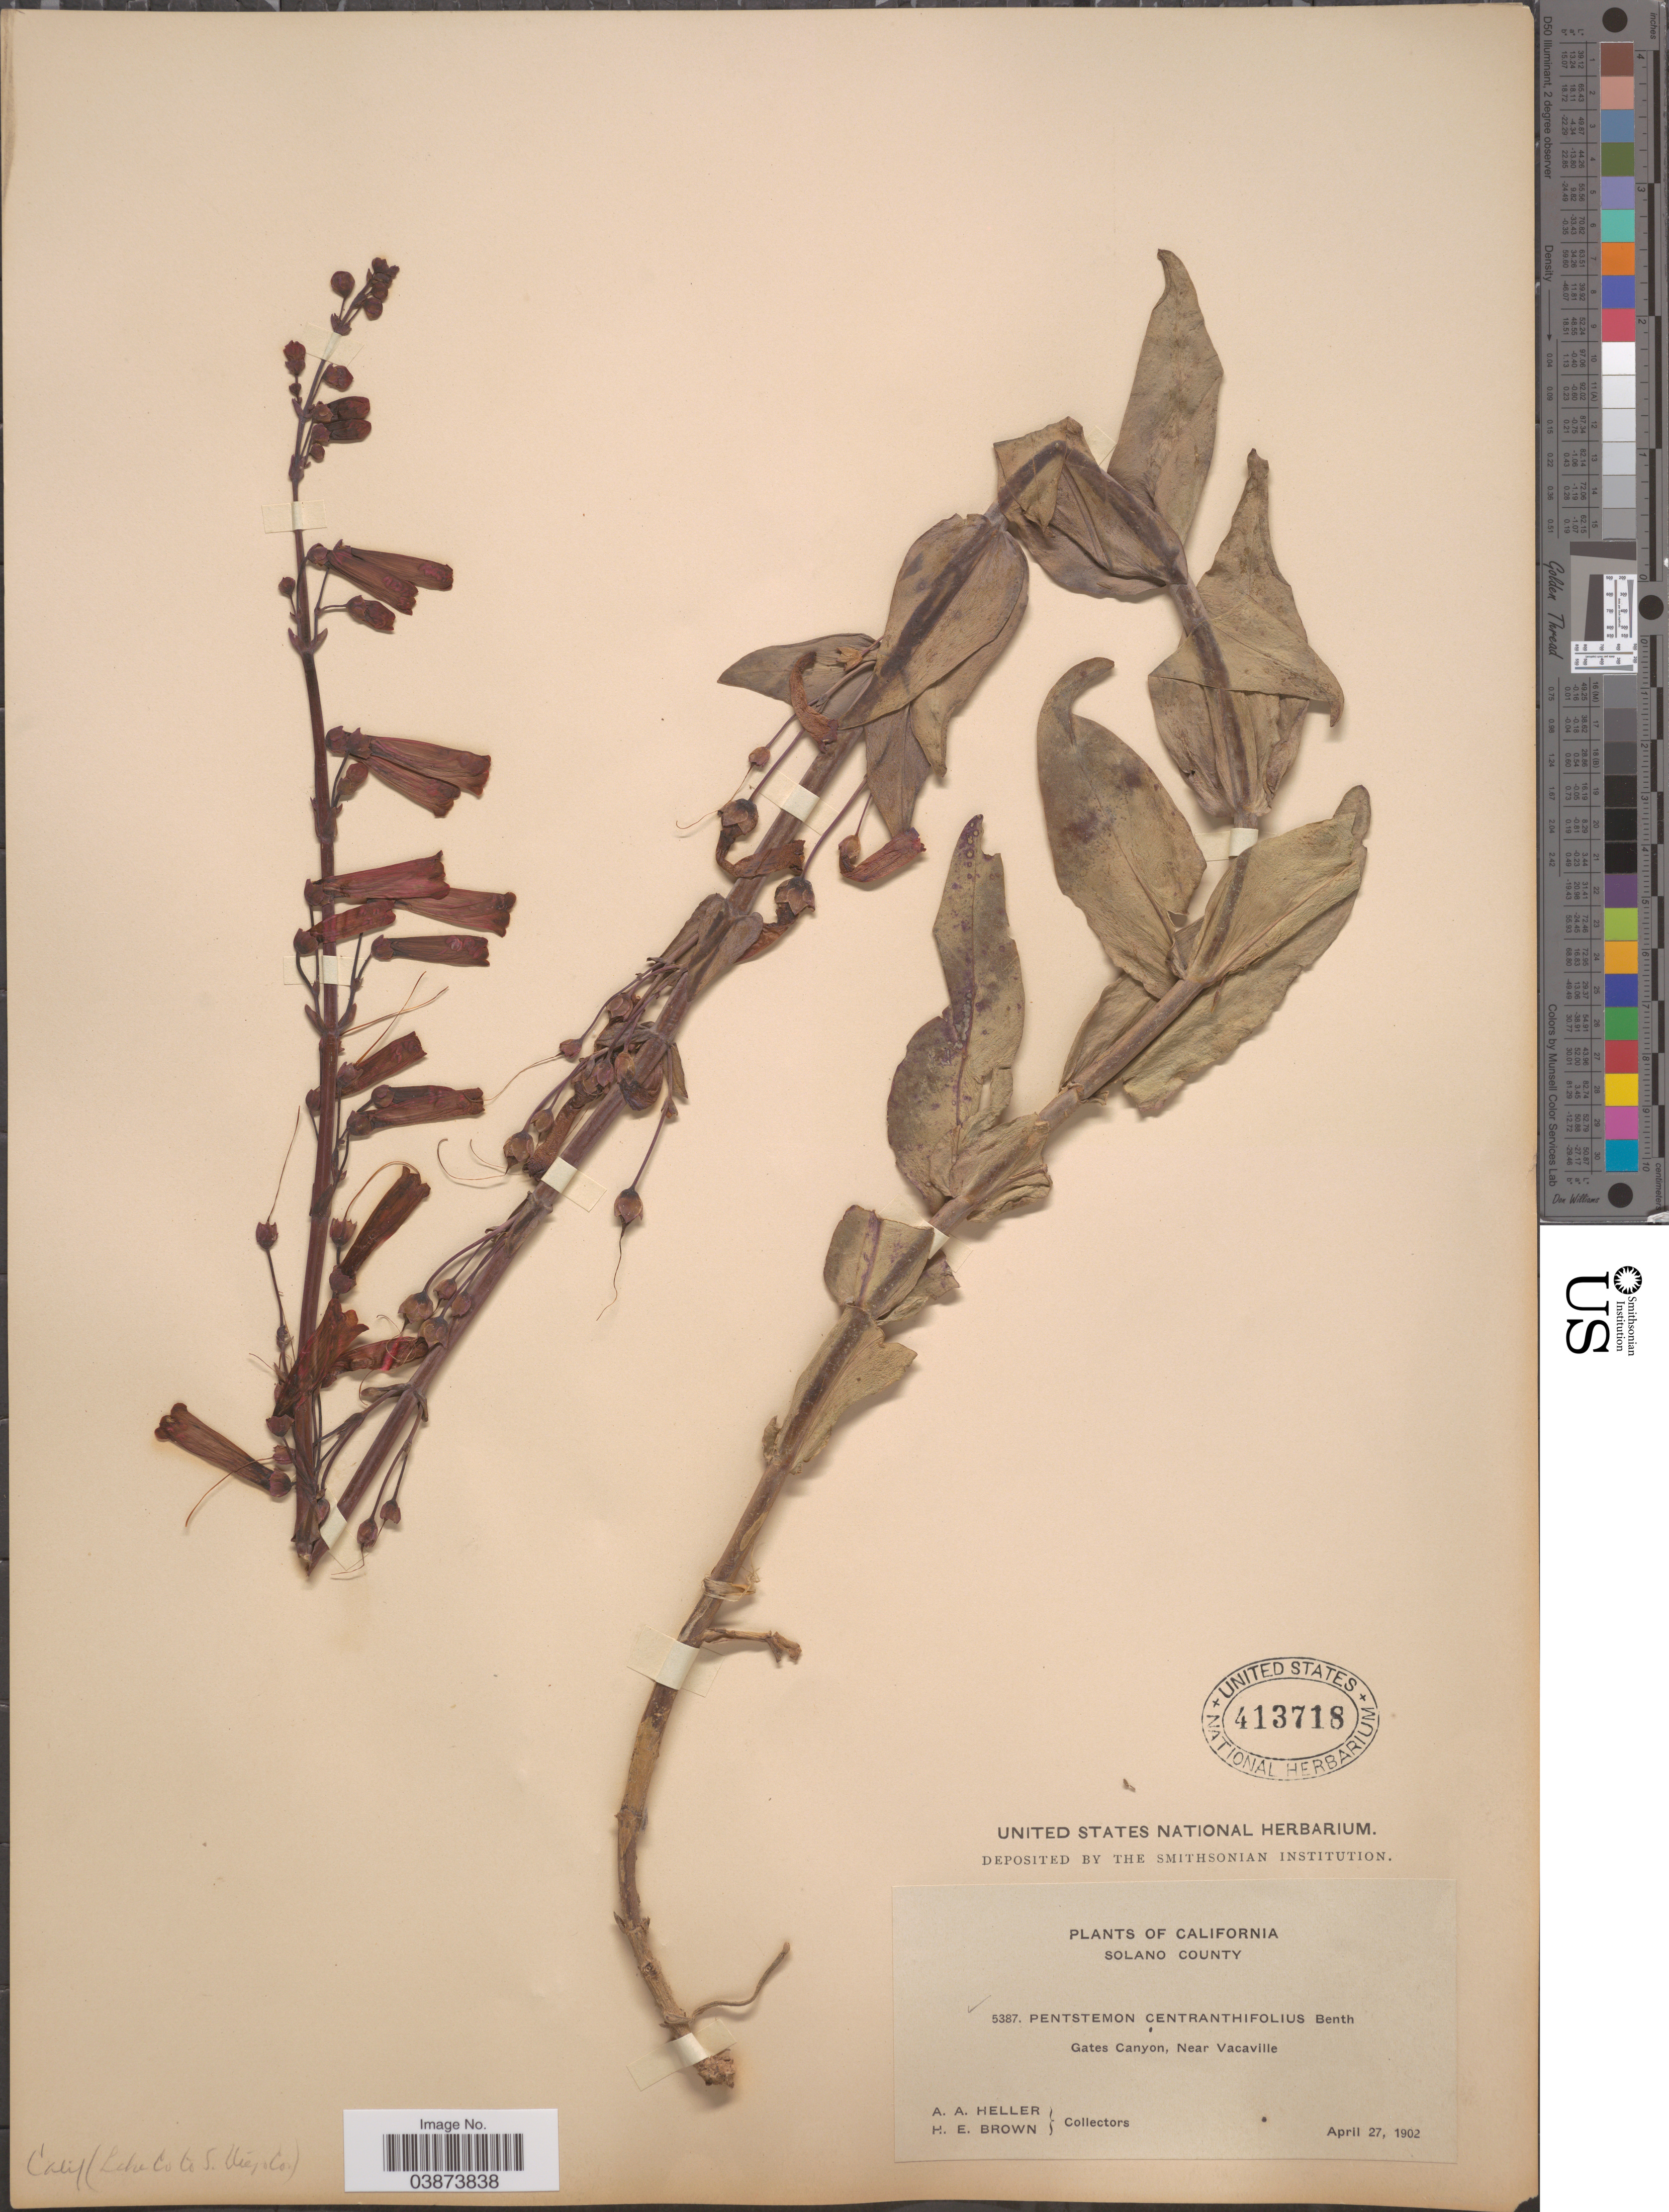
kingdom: Plantae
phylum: Tracheophyta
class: Magnoliopsida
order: Lamiales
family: Plantaginaceae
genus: Penstemon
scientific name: Penstemon centranthifolius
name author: Benth.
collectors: A. A. Heller & H. E. Brown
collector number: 5387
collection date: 1902-04-27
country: United States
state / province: California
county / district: Solano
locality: Solano County. Gates Canyon, Near Vacaville.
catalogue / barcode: US 413718